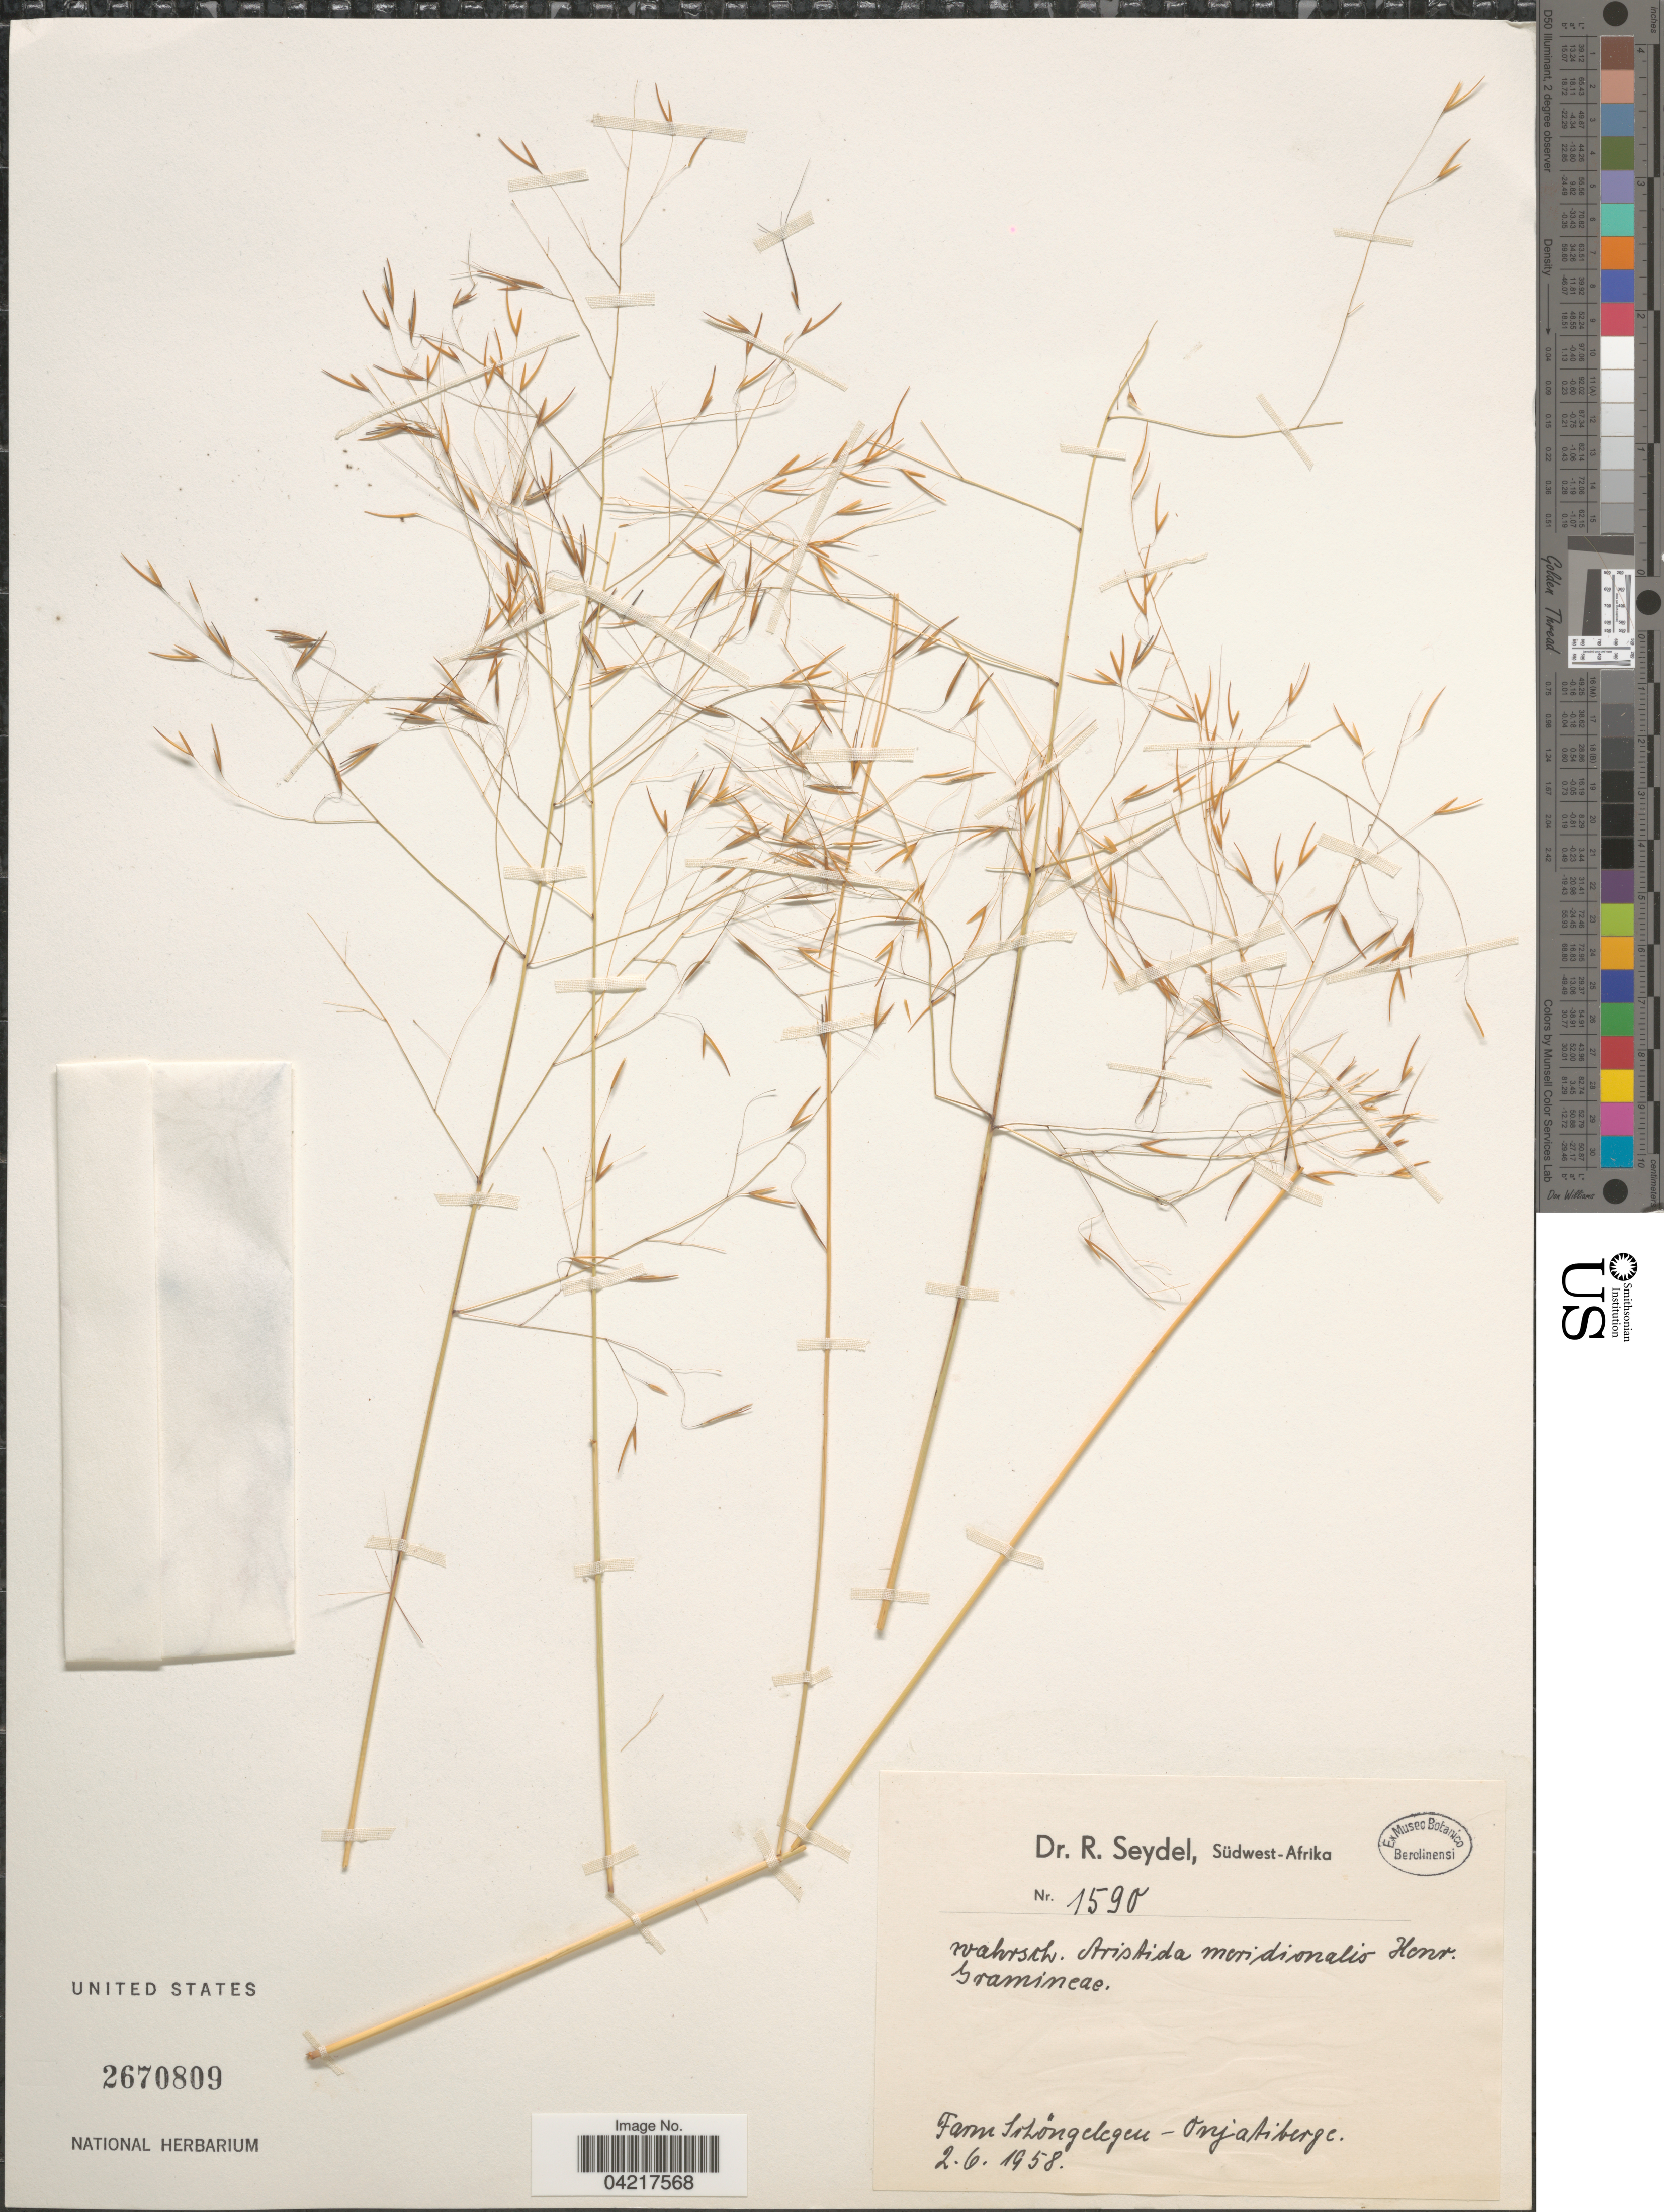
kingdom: Plantae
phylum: Tracheophyta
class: Liliopsida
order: Poales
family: Poaceae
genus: Aristida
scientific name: Aristida meridionalis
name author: Henr.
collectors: R. Seydel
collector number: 1590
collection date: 1958-06-02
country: Namibia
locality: Farm Schöngelegen - Onjatiberge.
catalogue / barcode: US 2670809